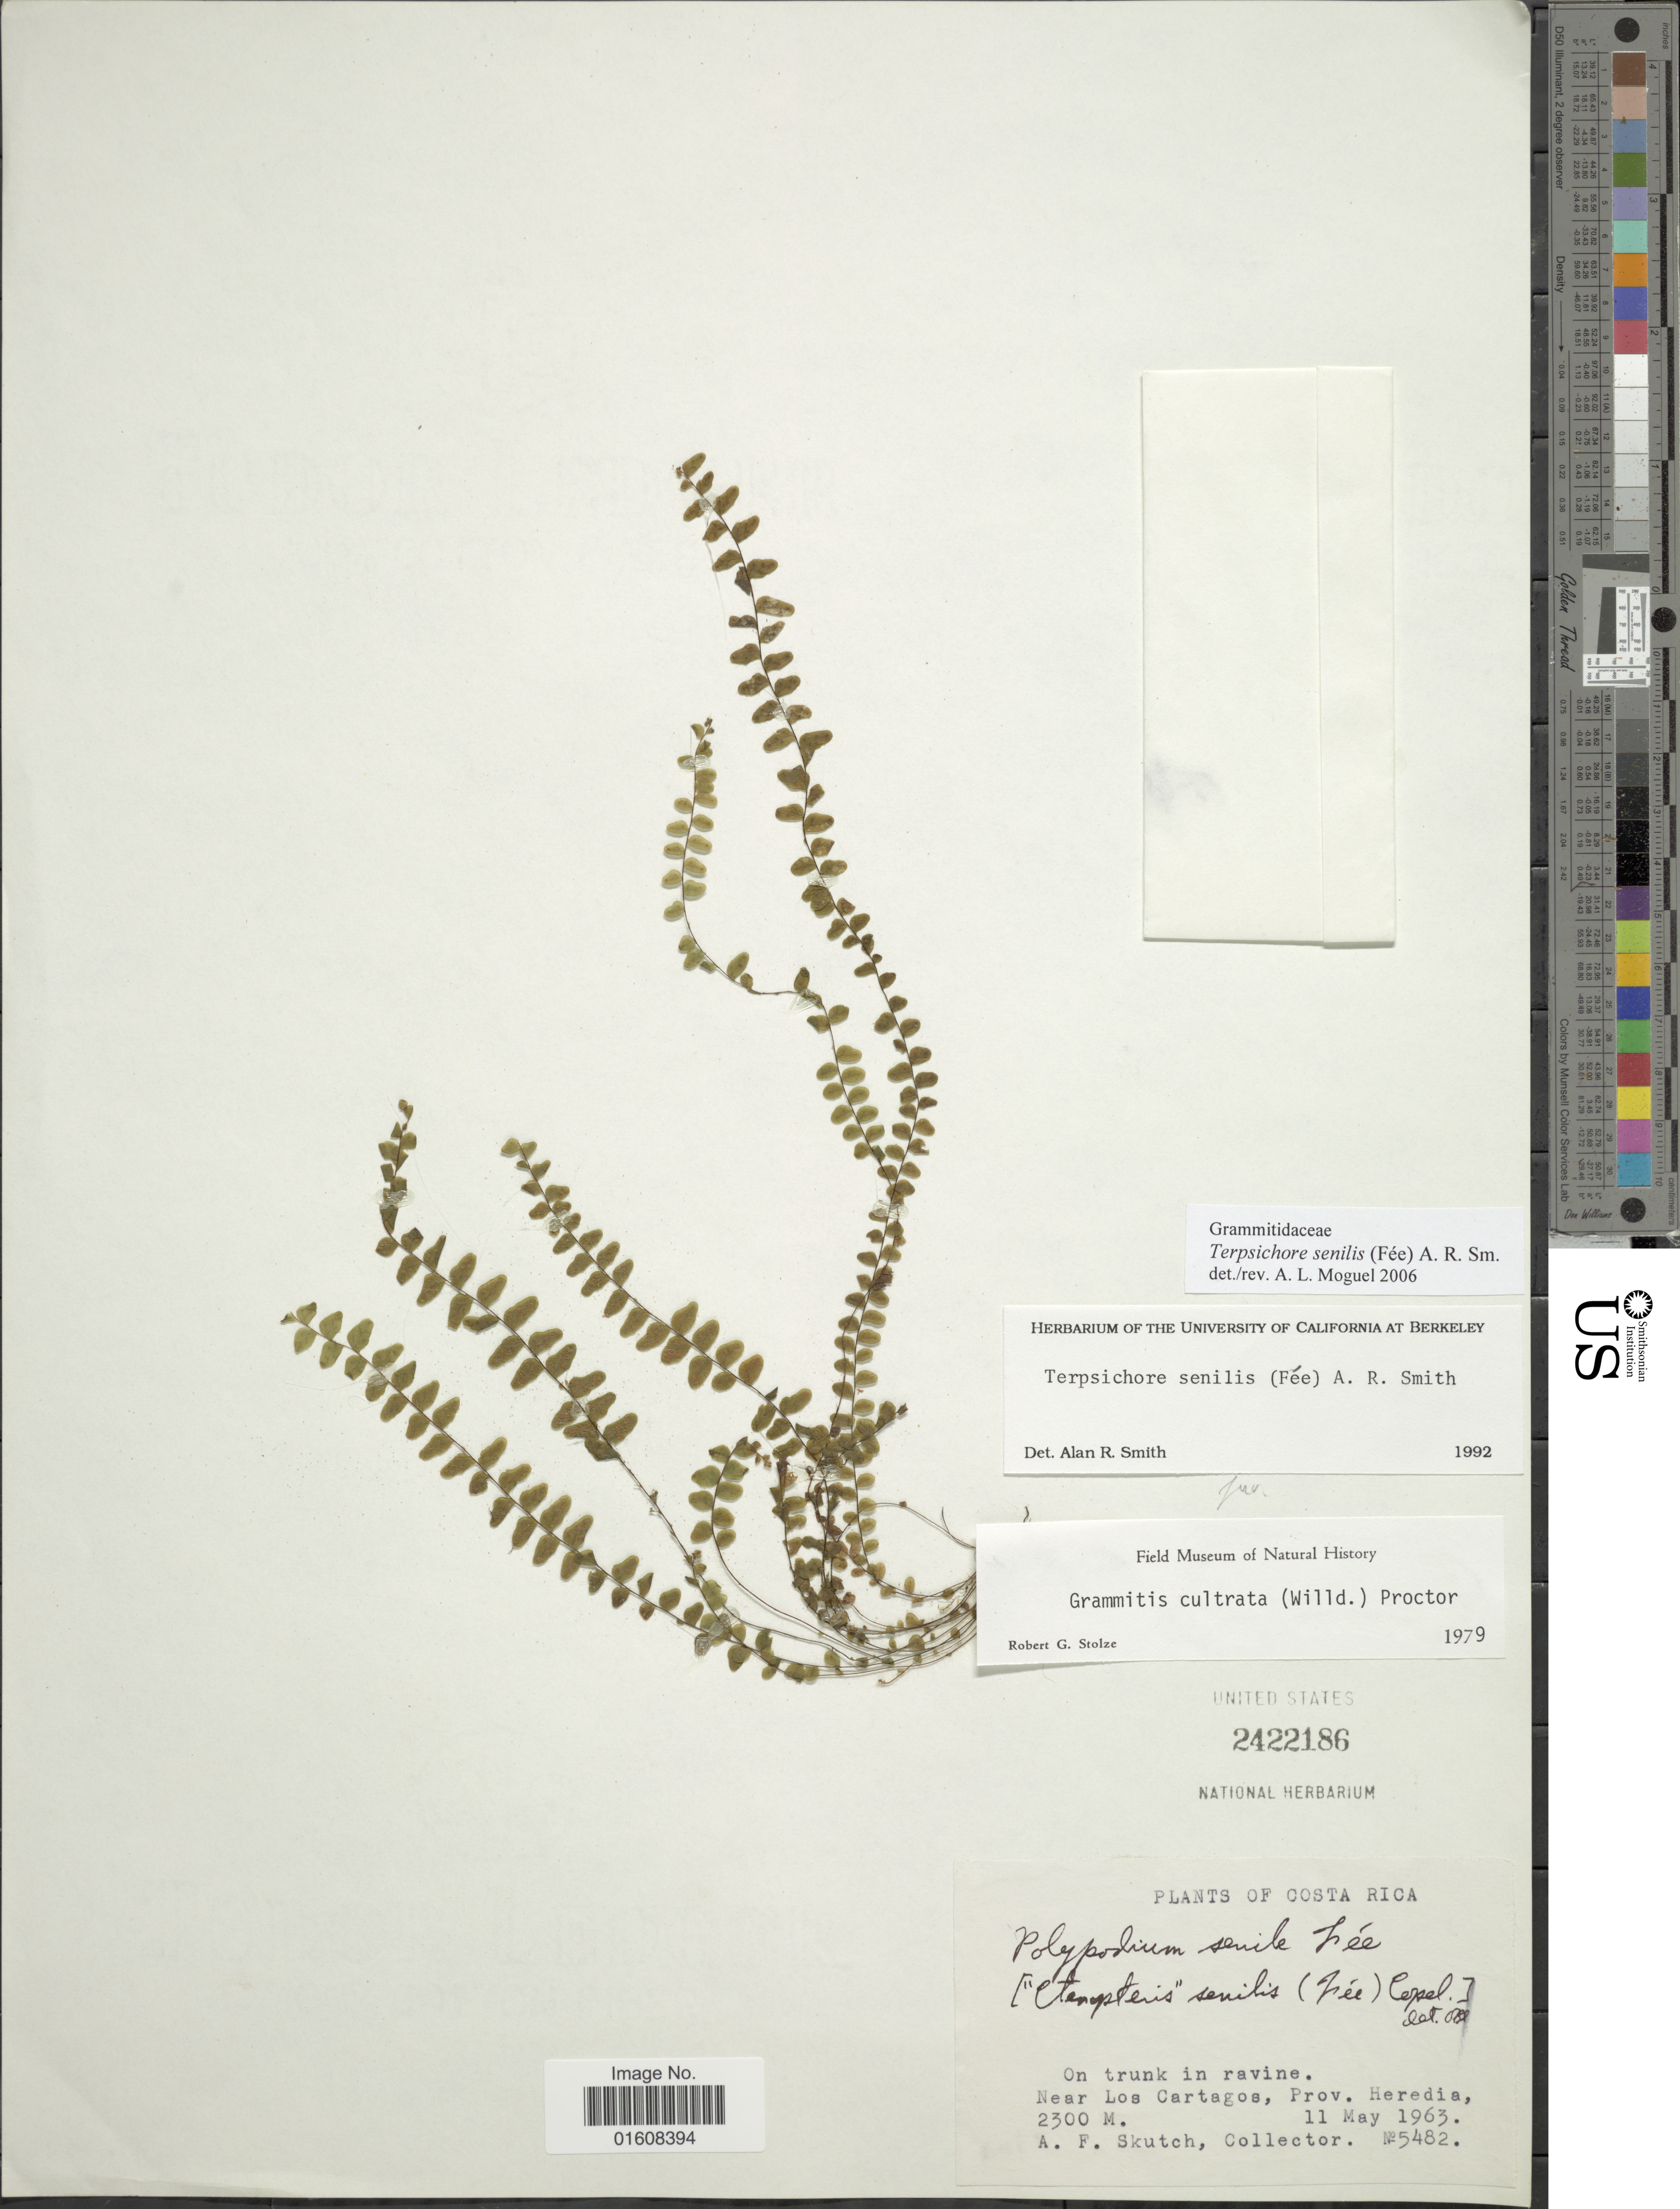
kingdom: Plantae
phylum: Tracheophyta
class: Polypodiopsida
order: Polypodiales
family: Polypodiaceae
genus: Alansmia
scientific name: Alansmia senilis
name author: (Fée) Moguel & M. Kessler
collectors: A. F. Skutch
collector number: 5482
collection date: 1963-05-11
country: Costa Rica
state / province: Heredia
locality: Near Los Cartagos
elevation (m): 2300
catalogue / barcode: US 2422186